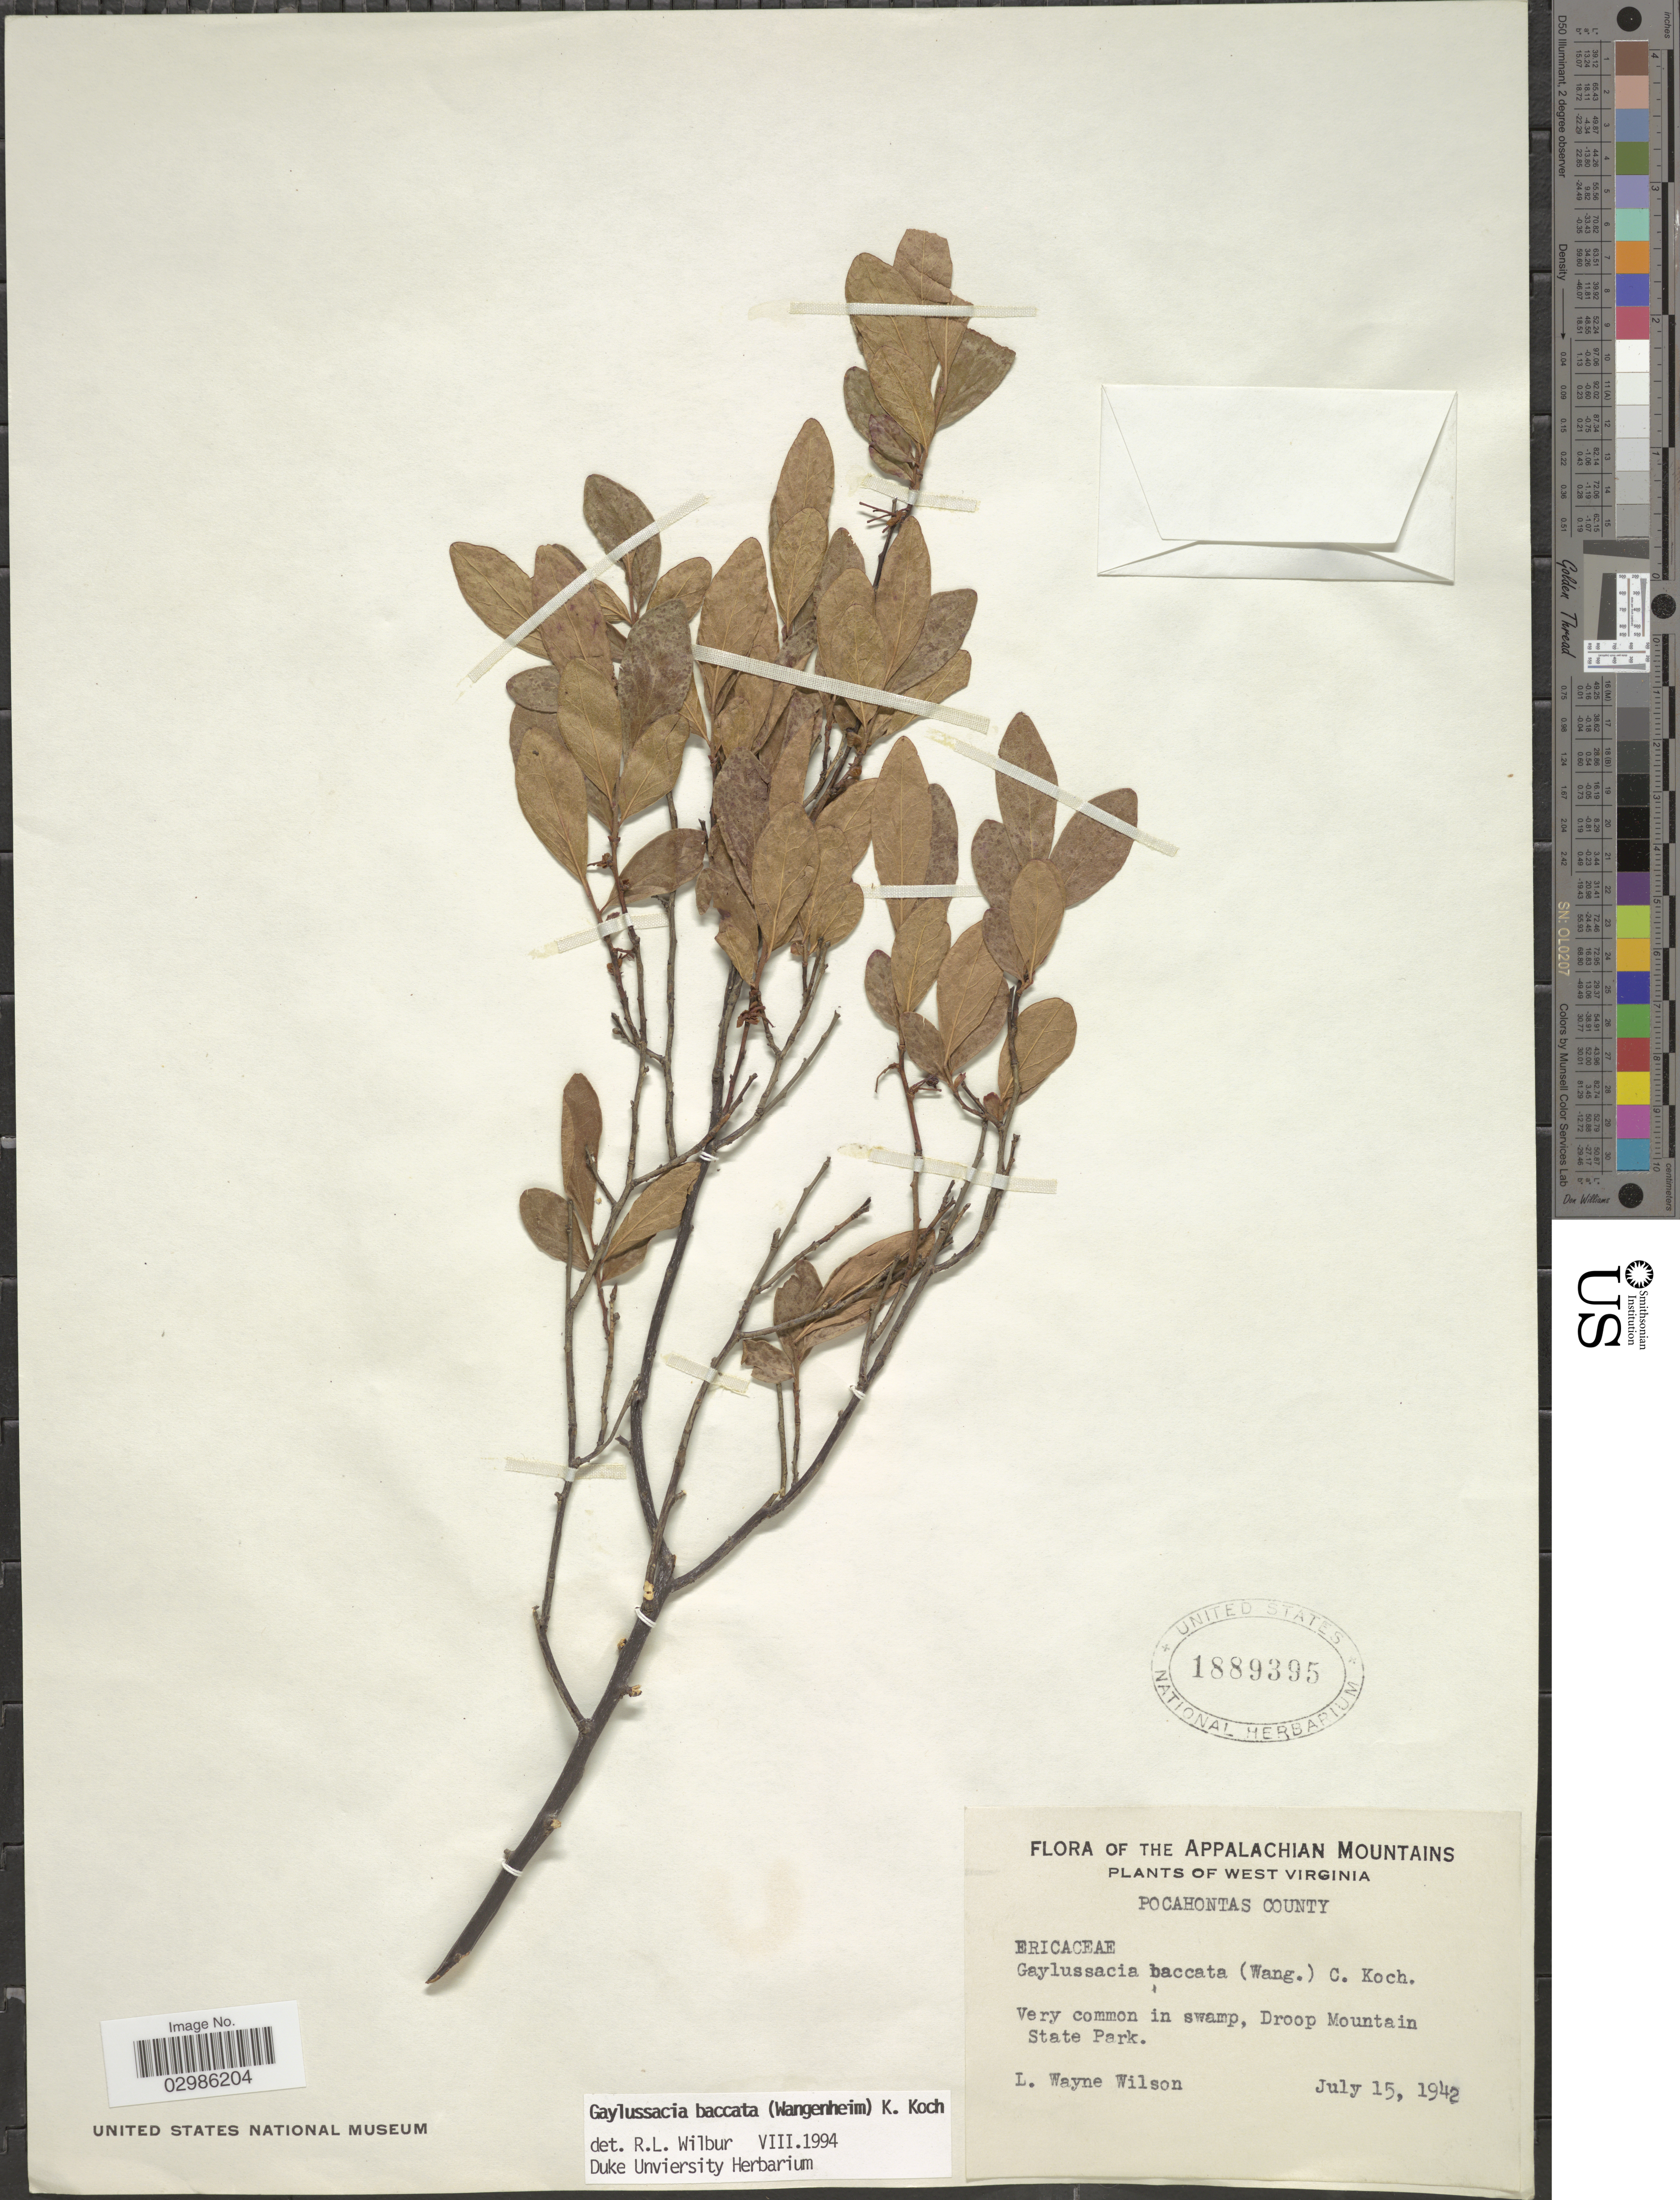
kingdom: Plantae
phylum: Tracheophyta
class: Magnoliopsida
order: Ericales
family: Ericaceae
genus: Gaylussacia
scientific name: Gaylussacia baccata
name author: (Wangenh.) K. Koch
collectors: L. W. Wilson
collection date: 1942-07-15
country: United States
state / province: West Virginia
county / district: Pocahontas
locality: The Appalachian Mountains. Pocahontas County. Very common in swamp, Droop Mountain State Park.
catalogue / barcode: US 1889395